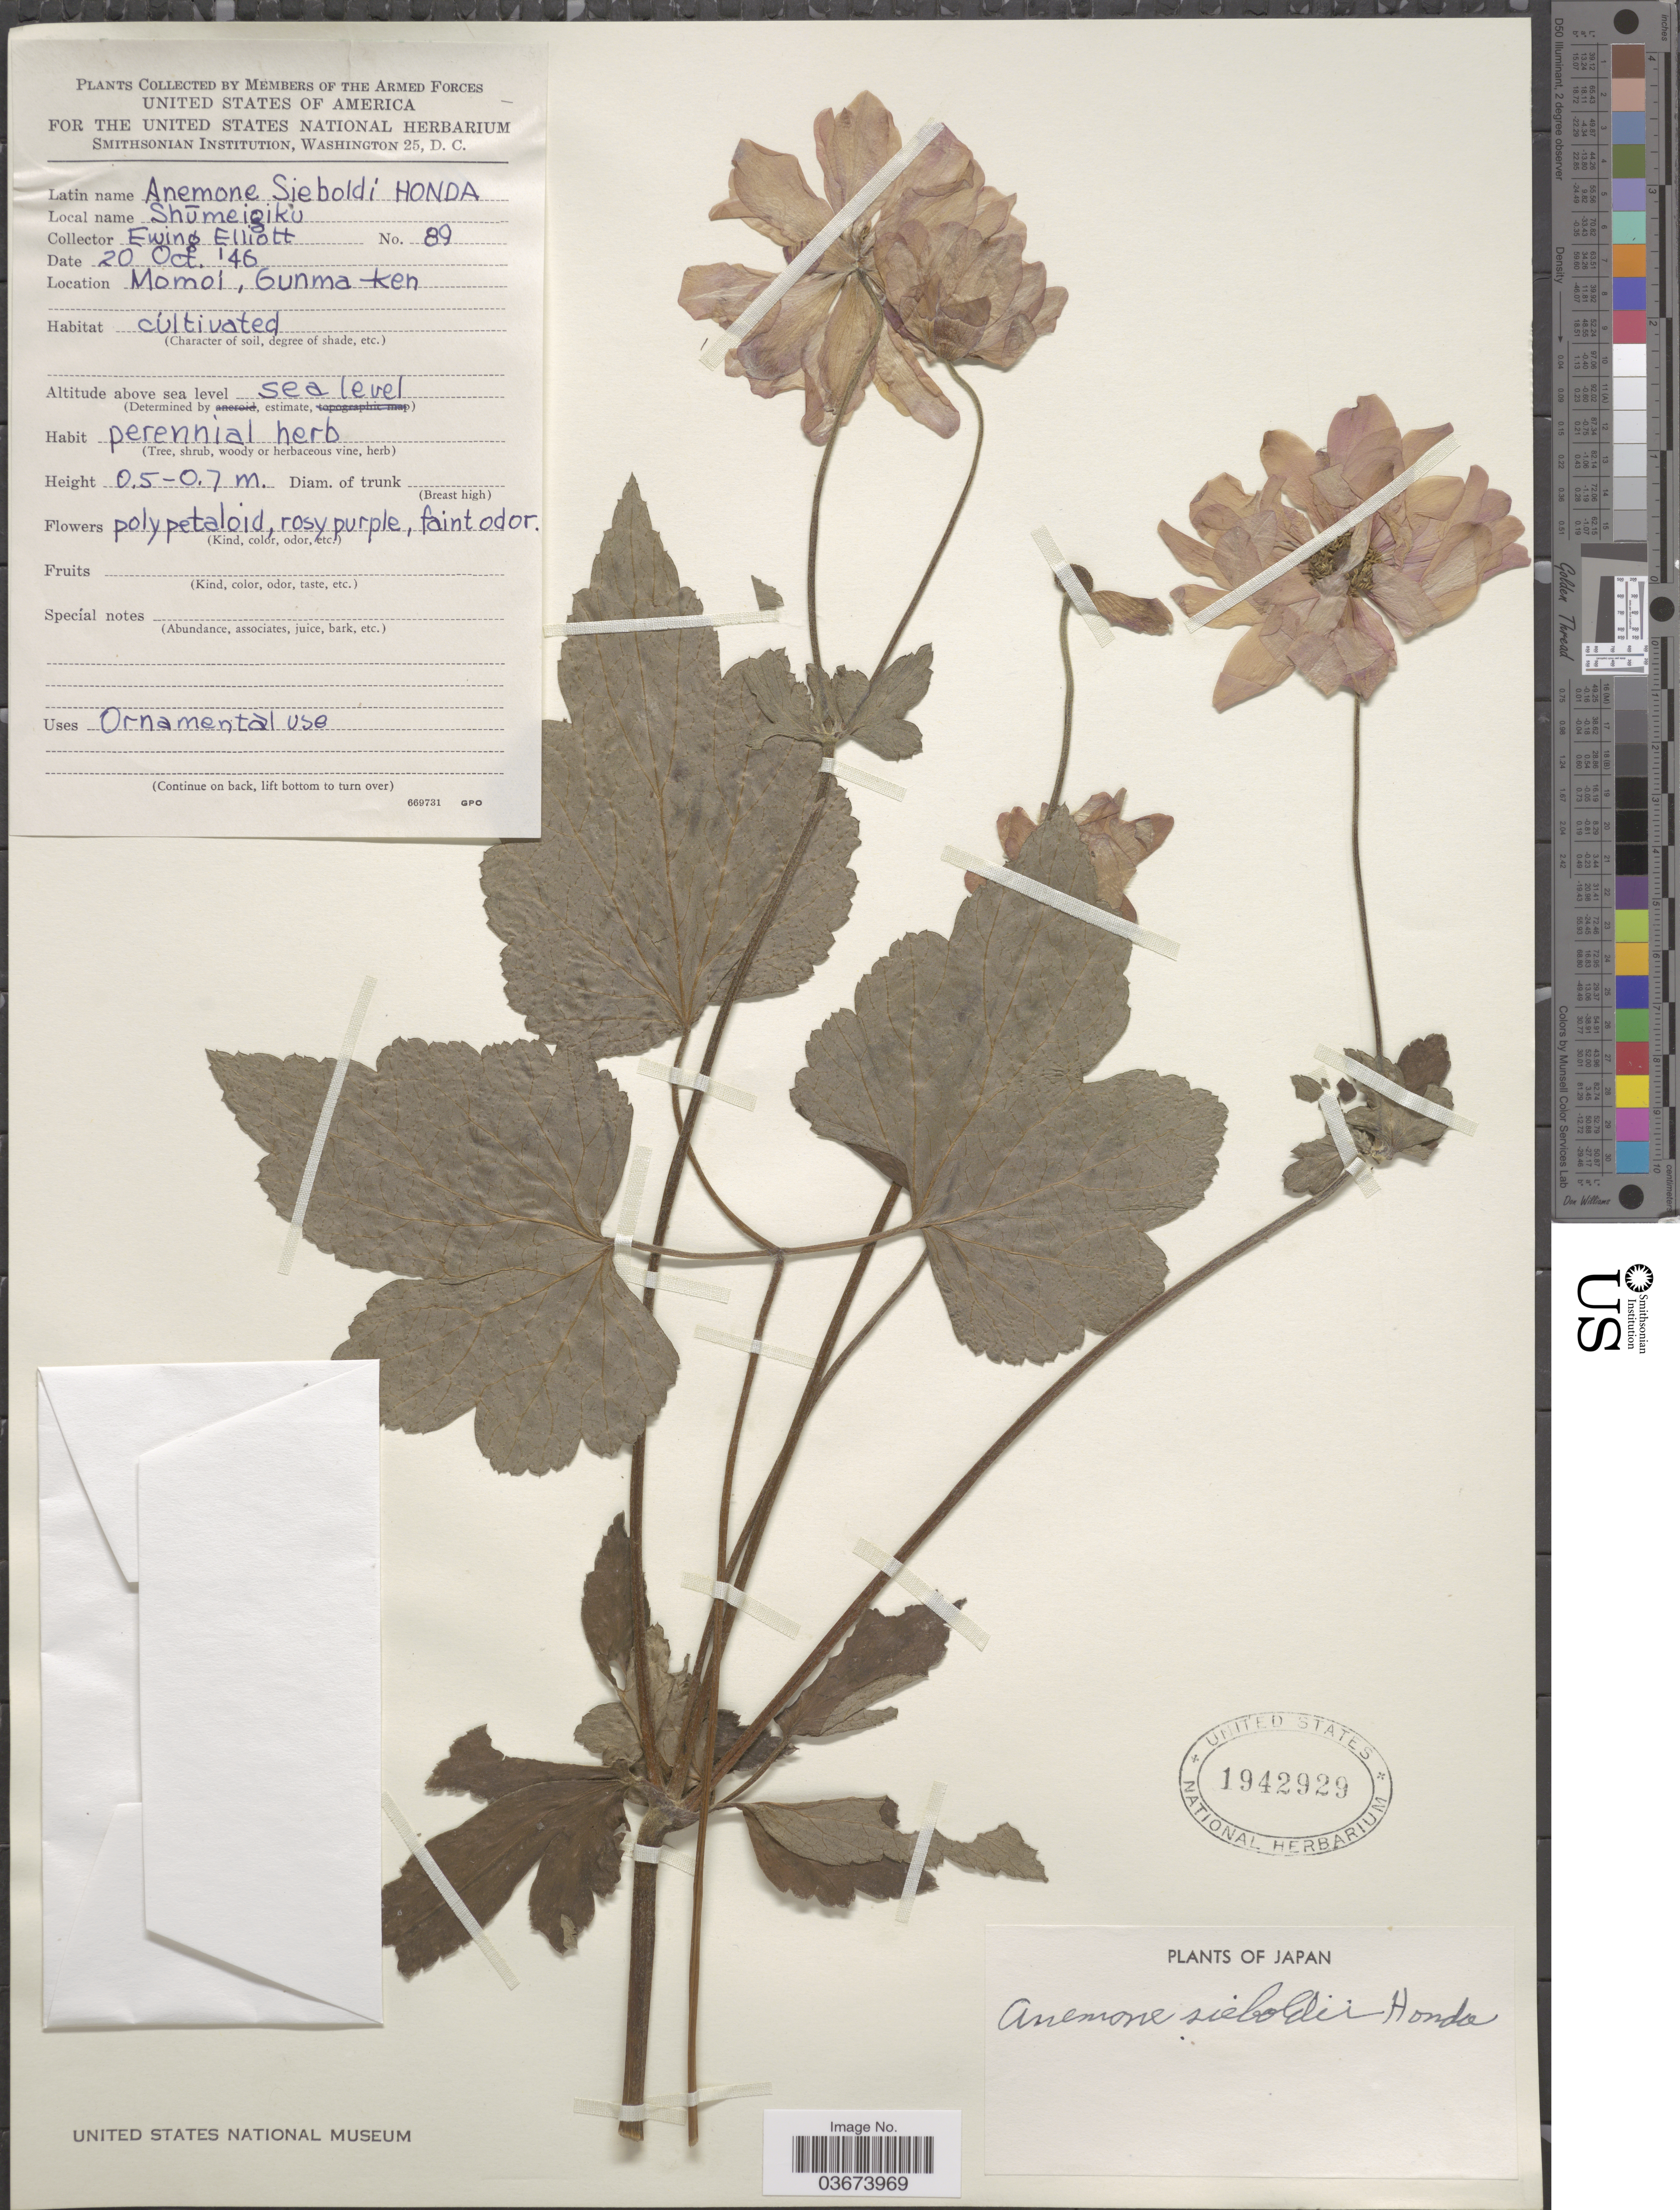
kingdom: Plantae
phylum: Tracheophyta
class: Magnoliopsida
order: Ranunculales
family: Ranunculaceae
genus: Anemone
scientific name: Anemone sieboldii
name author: Honda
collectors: E. Elliot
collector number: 89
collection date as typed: Transcribed d/m/y: 20/10/46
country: Japan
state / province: Gunma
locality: Momoi, Gunma ken.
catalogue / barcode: US 1942929